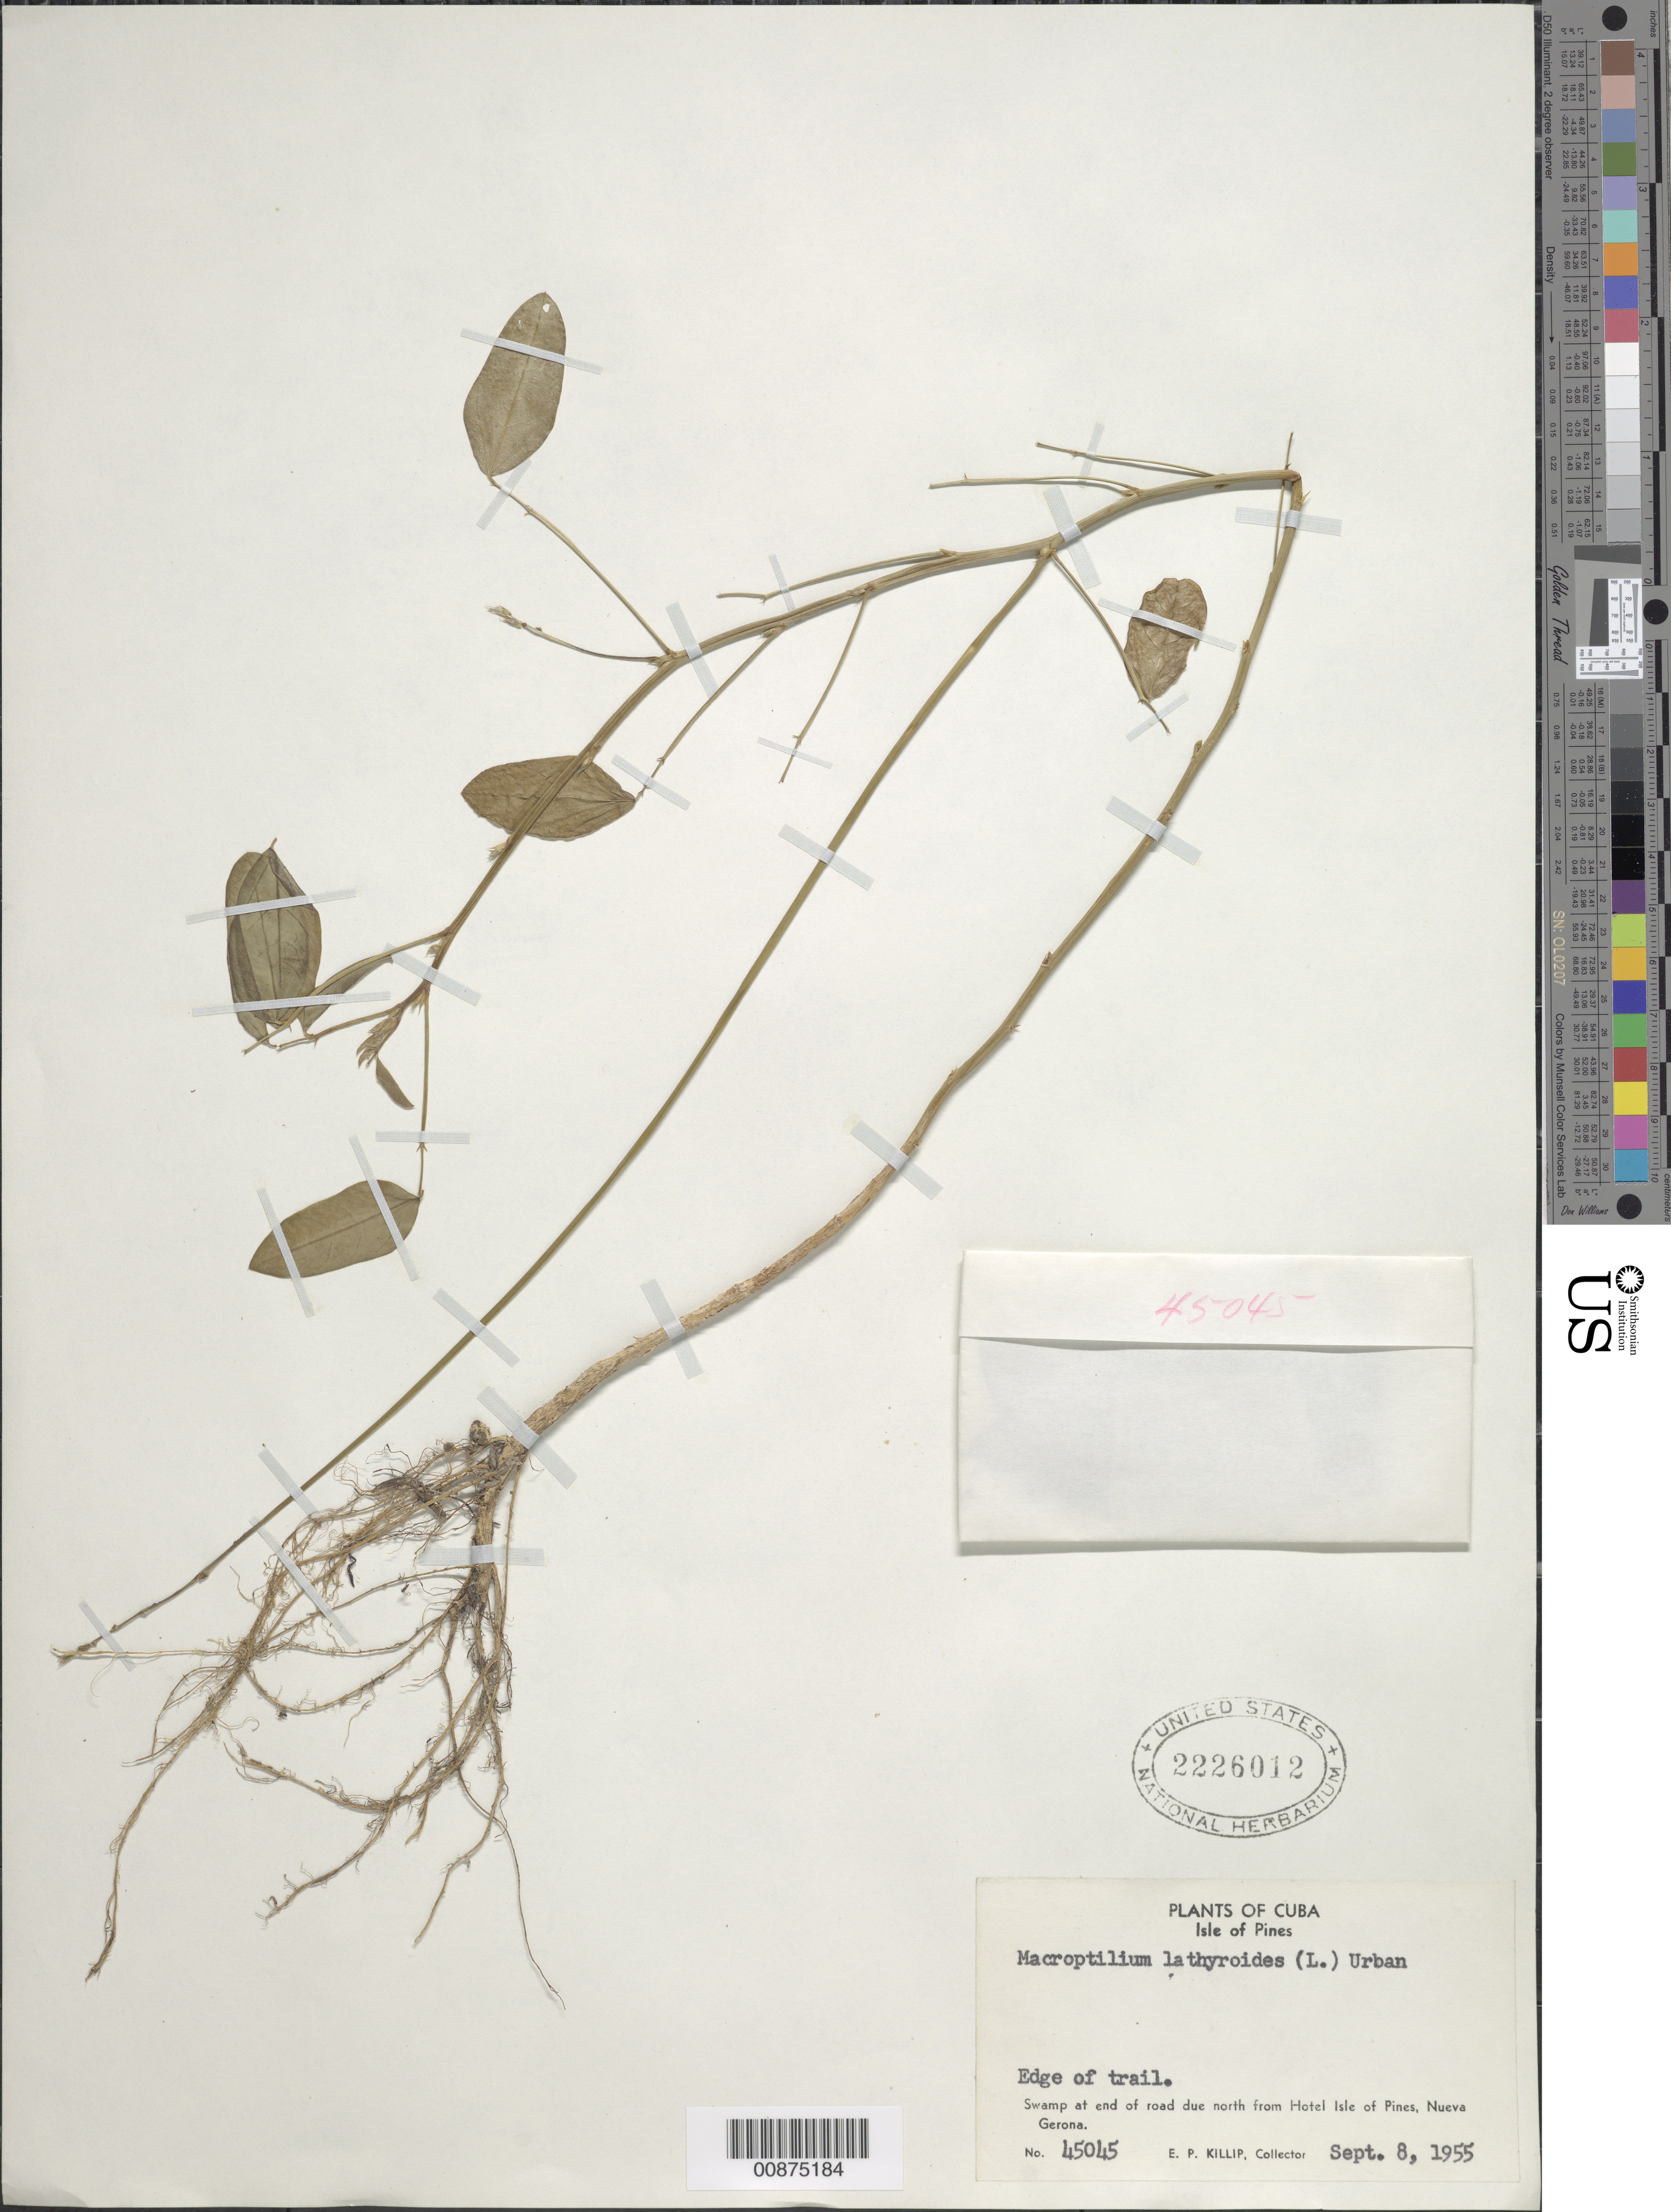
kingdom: Plantae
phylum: Tracheophyta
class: Magnoliopsida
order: Fabales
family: Fabaceae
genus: Macroptilium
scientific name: Macroptilium lathyroides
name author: (L.) Urb.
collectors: E. P. Killip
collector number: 45045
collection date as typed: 08 Sep 1955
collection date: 1955-09-08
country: Cuba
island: Isla de la Juventud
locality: Isle of Pines Swamp at end of road due north from Hotel Isle of Pines, Nueva Gerona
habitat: Edge of trail. Swamp.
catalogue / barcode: US 2226012